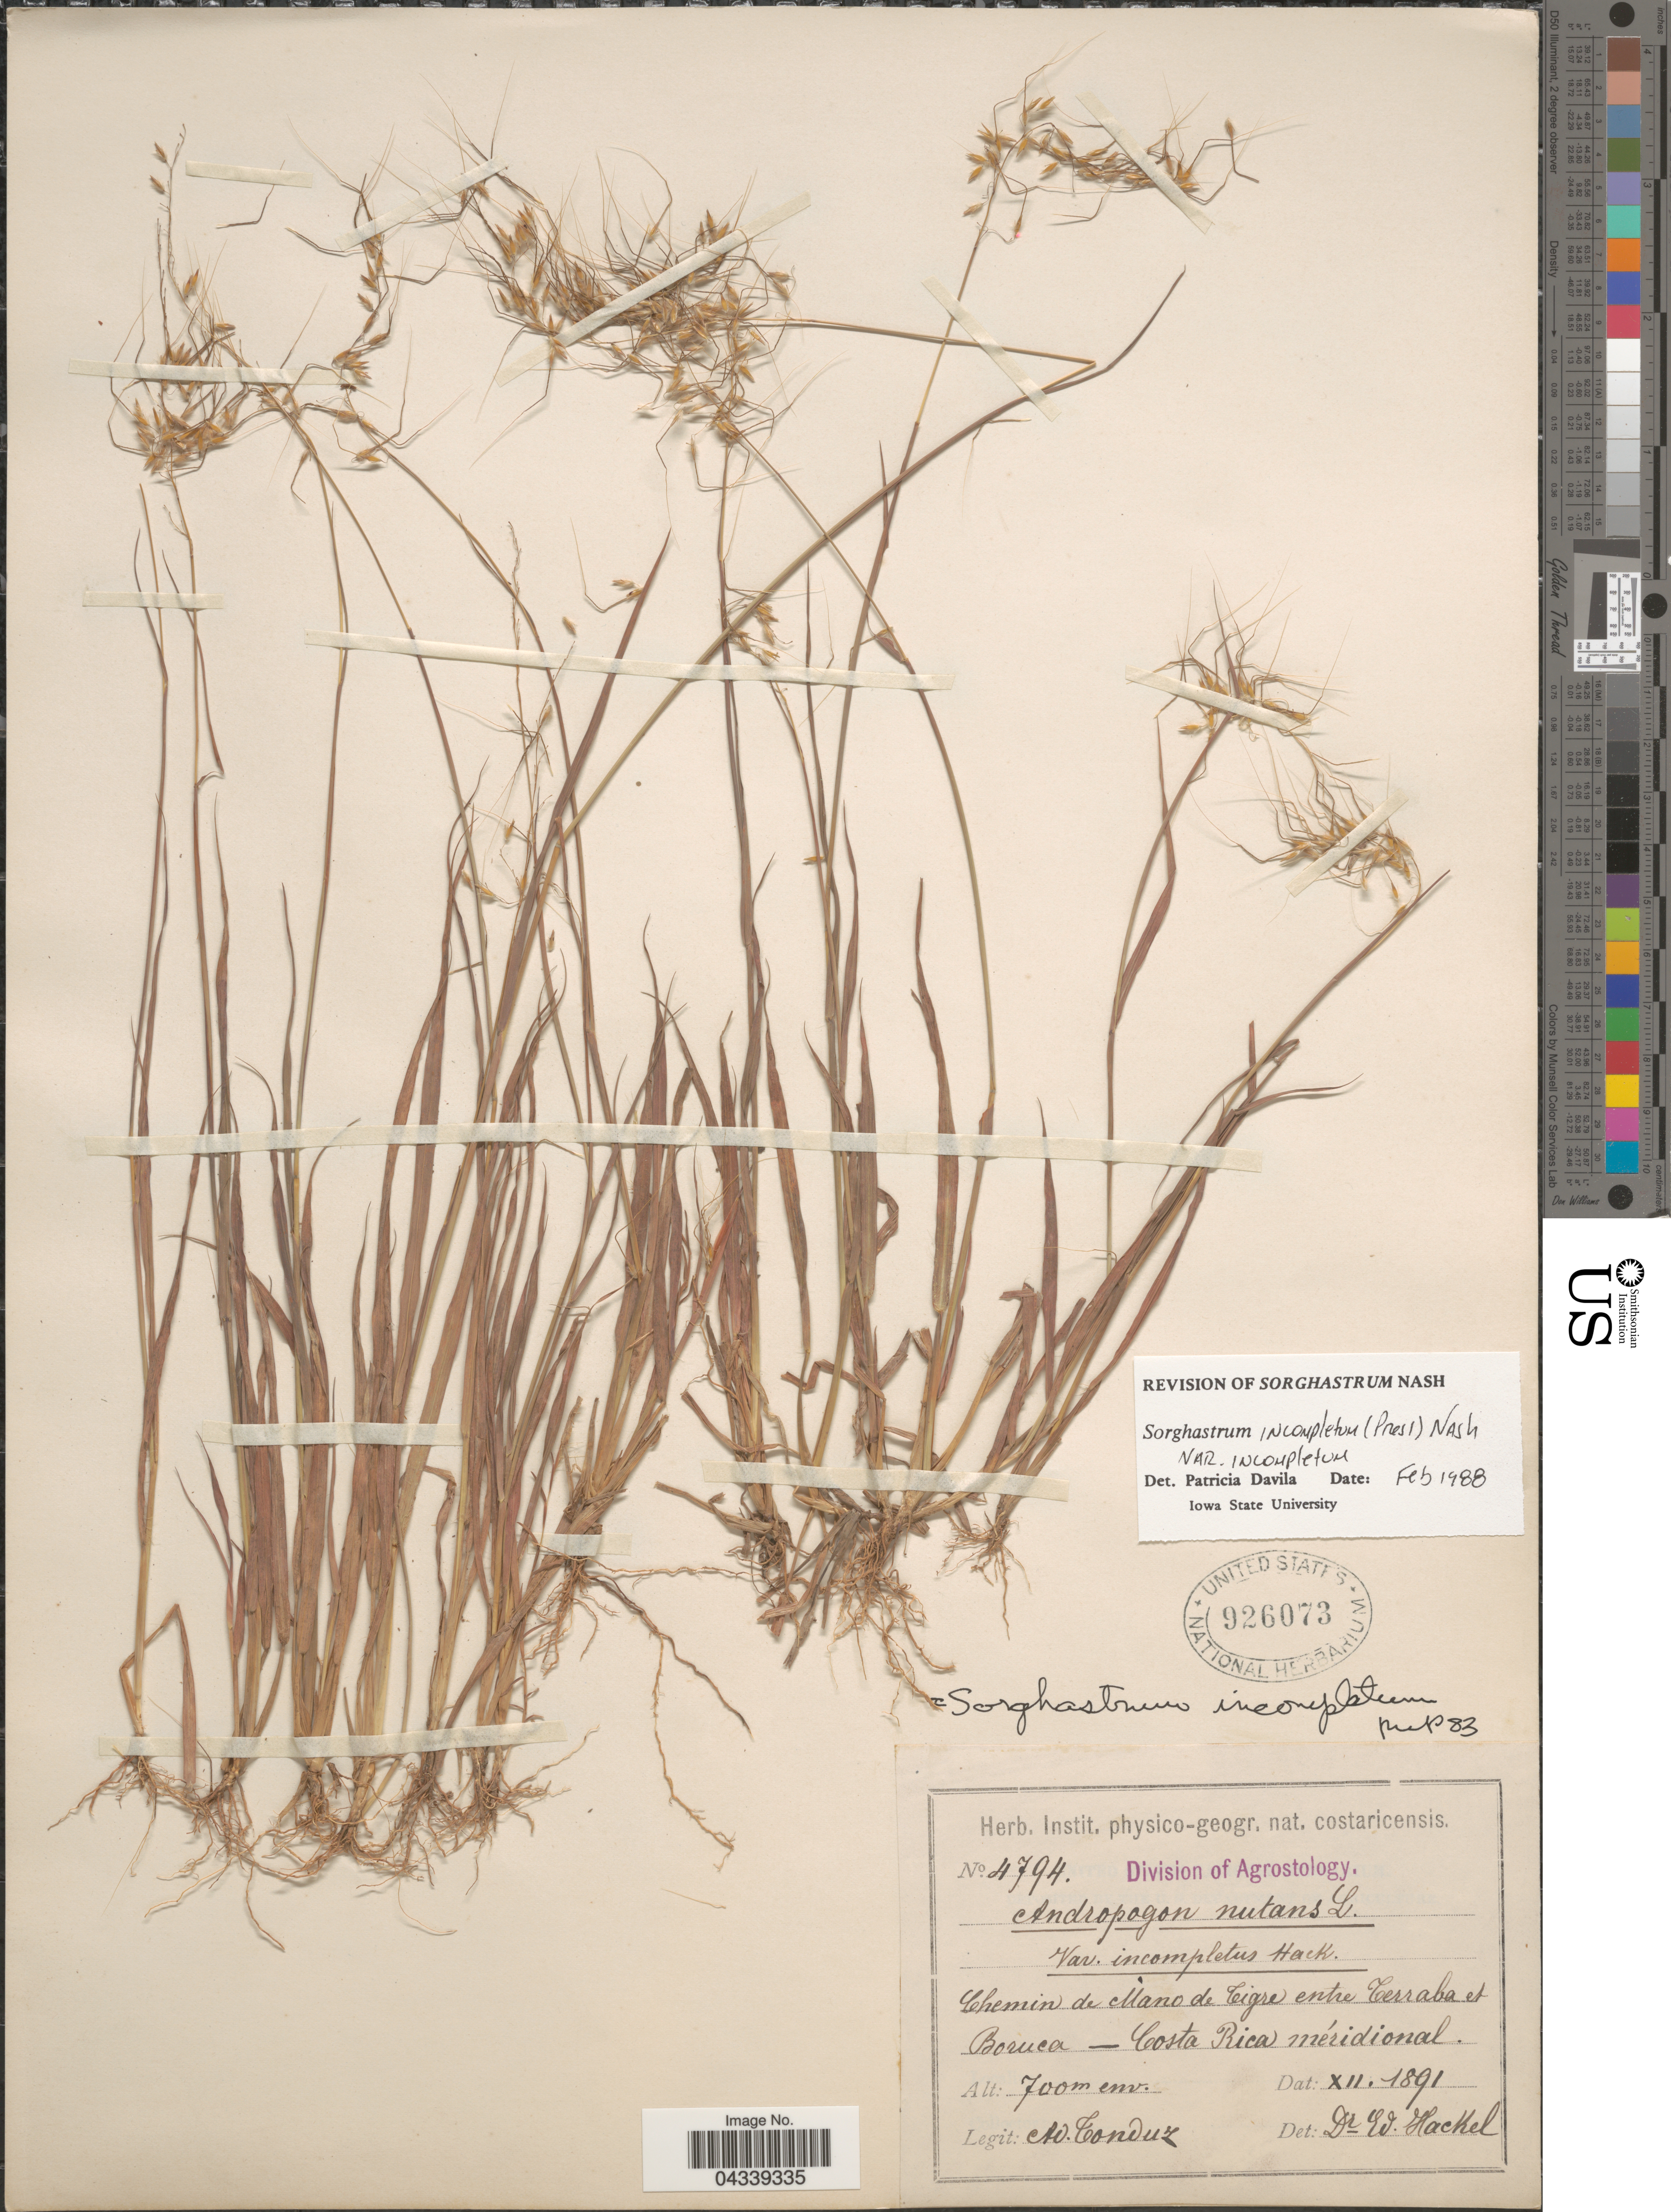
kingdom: Plantae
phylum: Tracheophyta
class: Liliopsida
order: Poales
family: Poaceae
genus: Sorghastrum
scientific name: Sorghastrum incompletum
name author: (J. Presl) Nash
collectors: A. Tonduz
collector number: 4794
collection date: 1891-12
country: Costa Rica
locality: Chemin de Mano de Tigre entre Terraba et Boruca - Costa Rica méridional.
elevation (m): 700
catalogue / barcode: US 926073